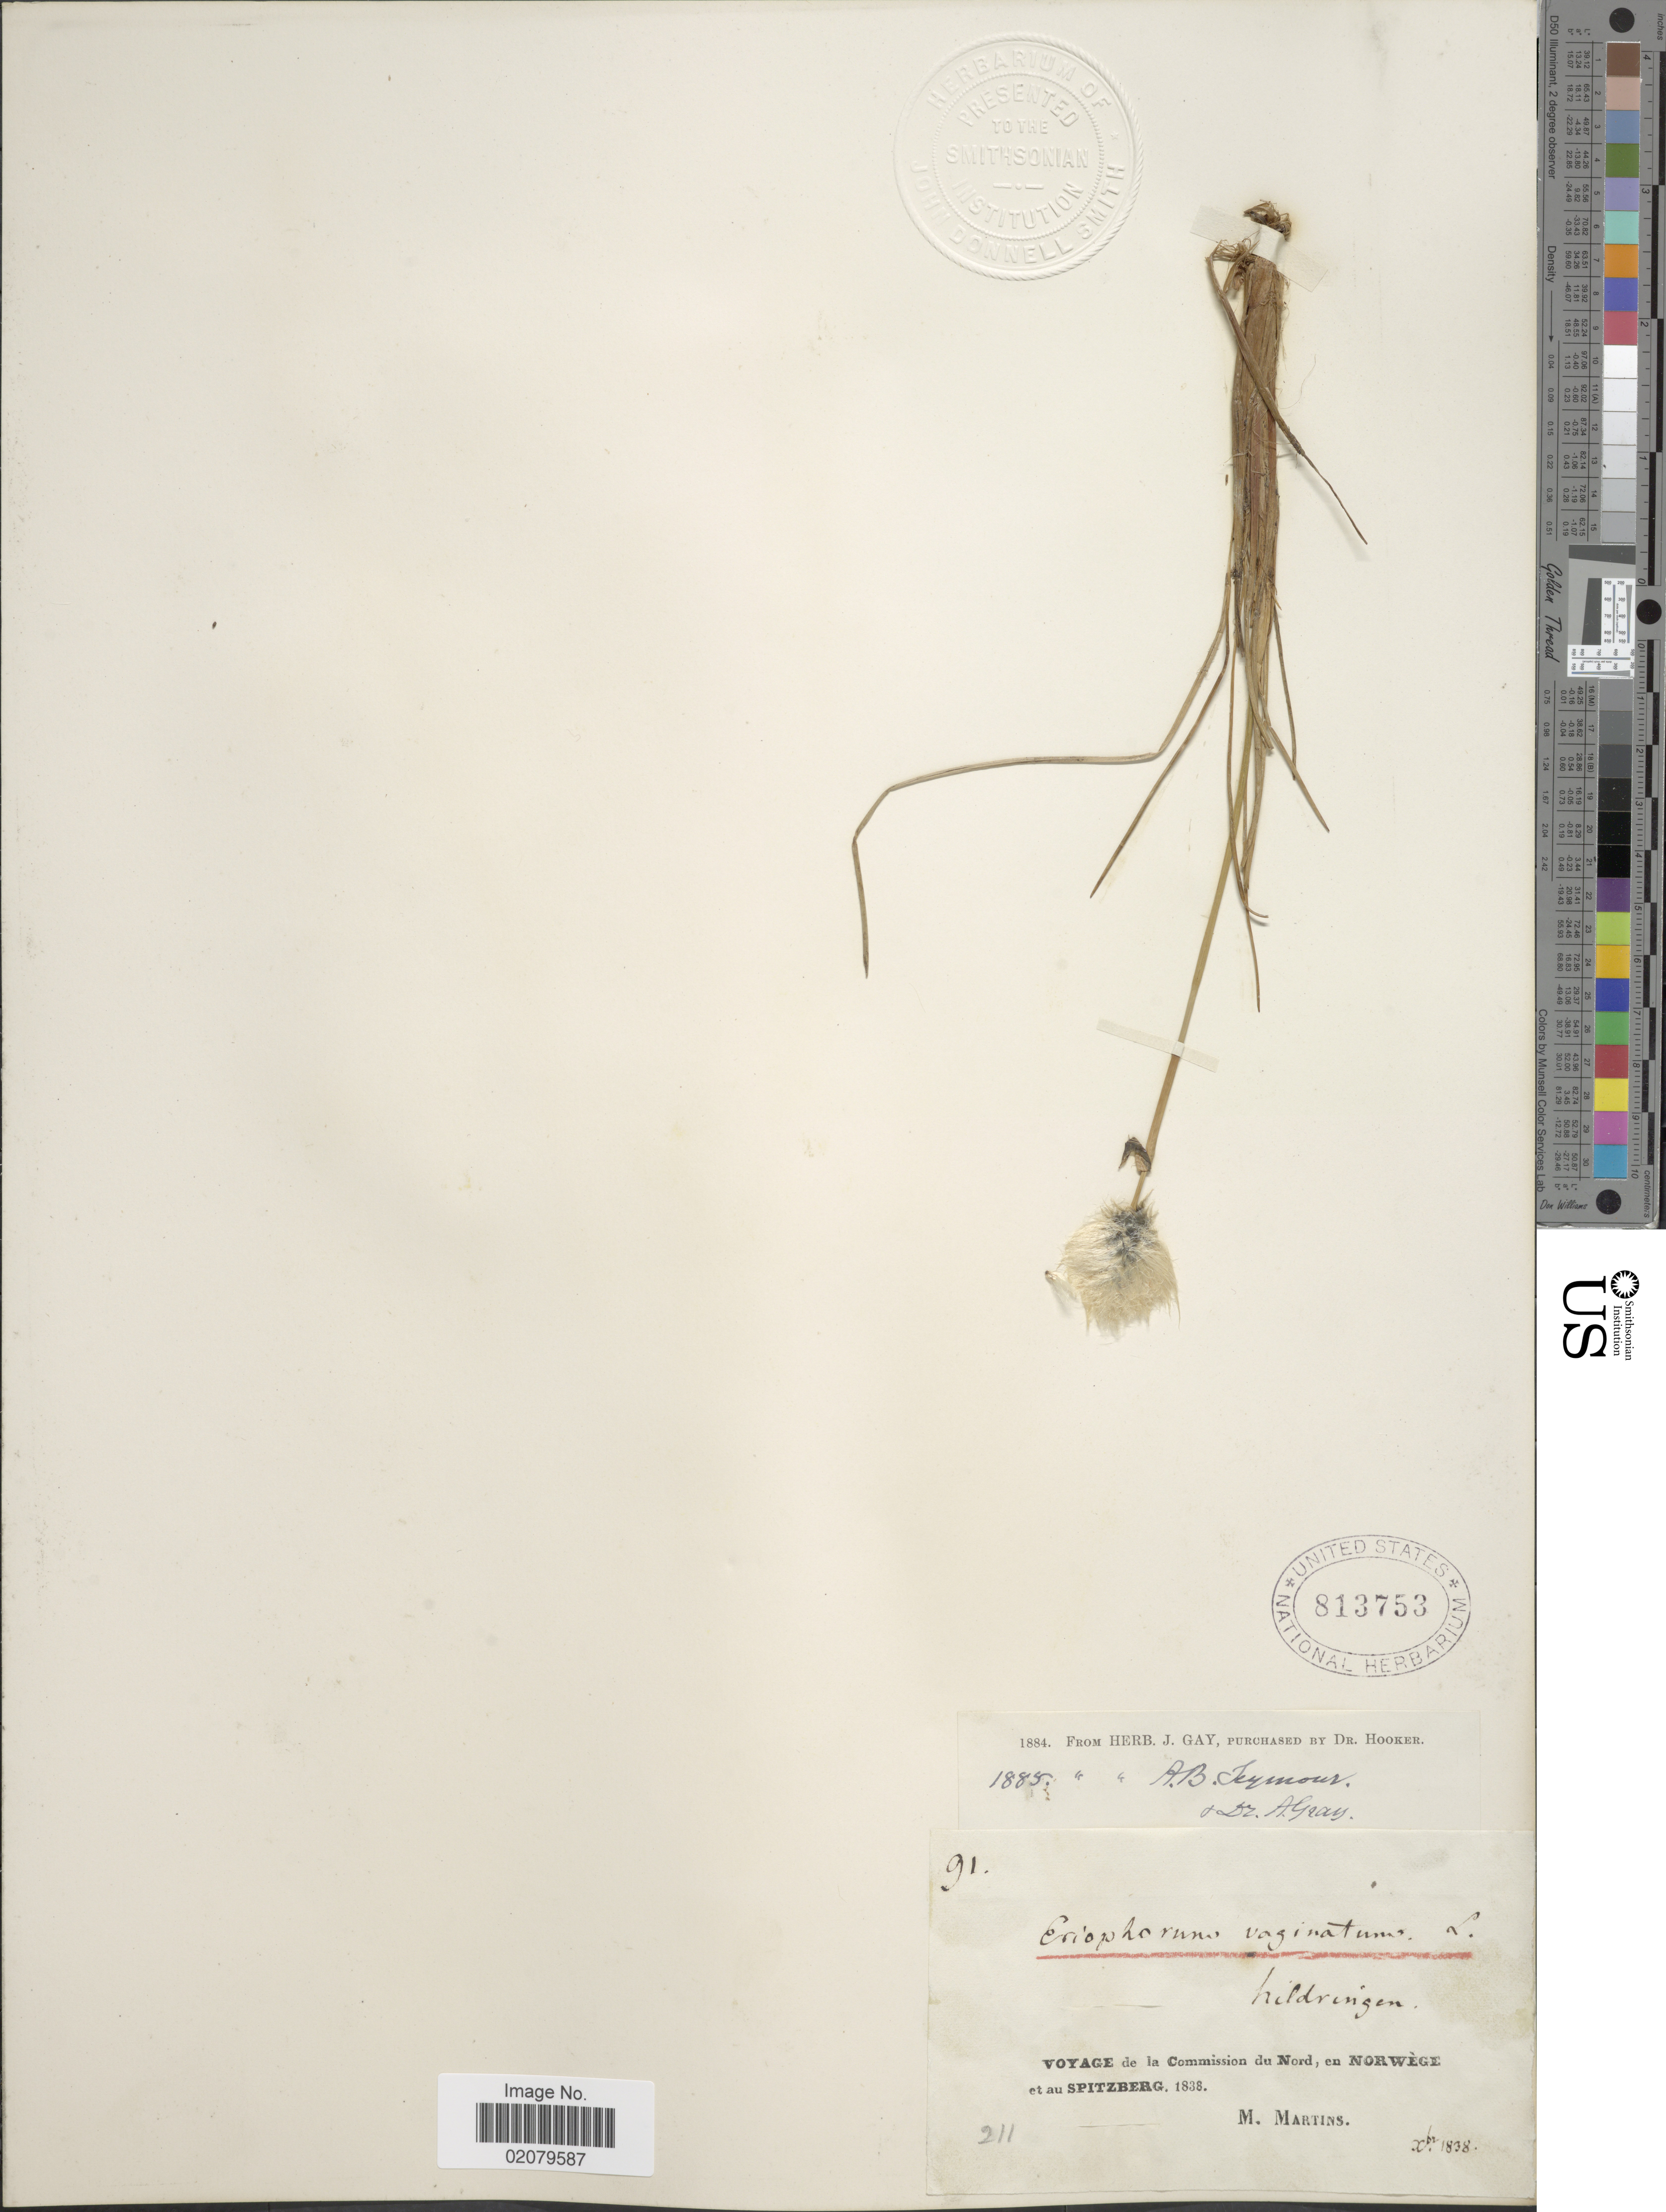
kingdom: Plantae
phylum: Tracheophyta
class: Liliopsida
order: Poales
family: Cyperaceae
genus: Eriophorum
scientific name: Eriophorum vaginatum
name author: L.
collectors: M. Martins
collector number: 91/211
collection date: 1838-12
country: Norway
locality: En Norwege et au Spitzberg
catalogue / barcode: US 813753